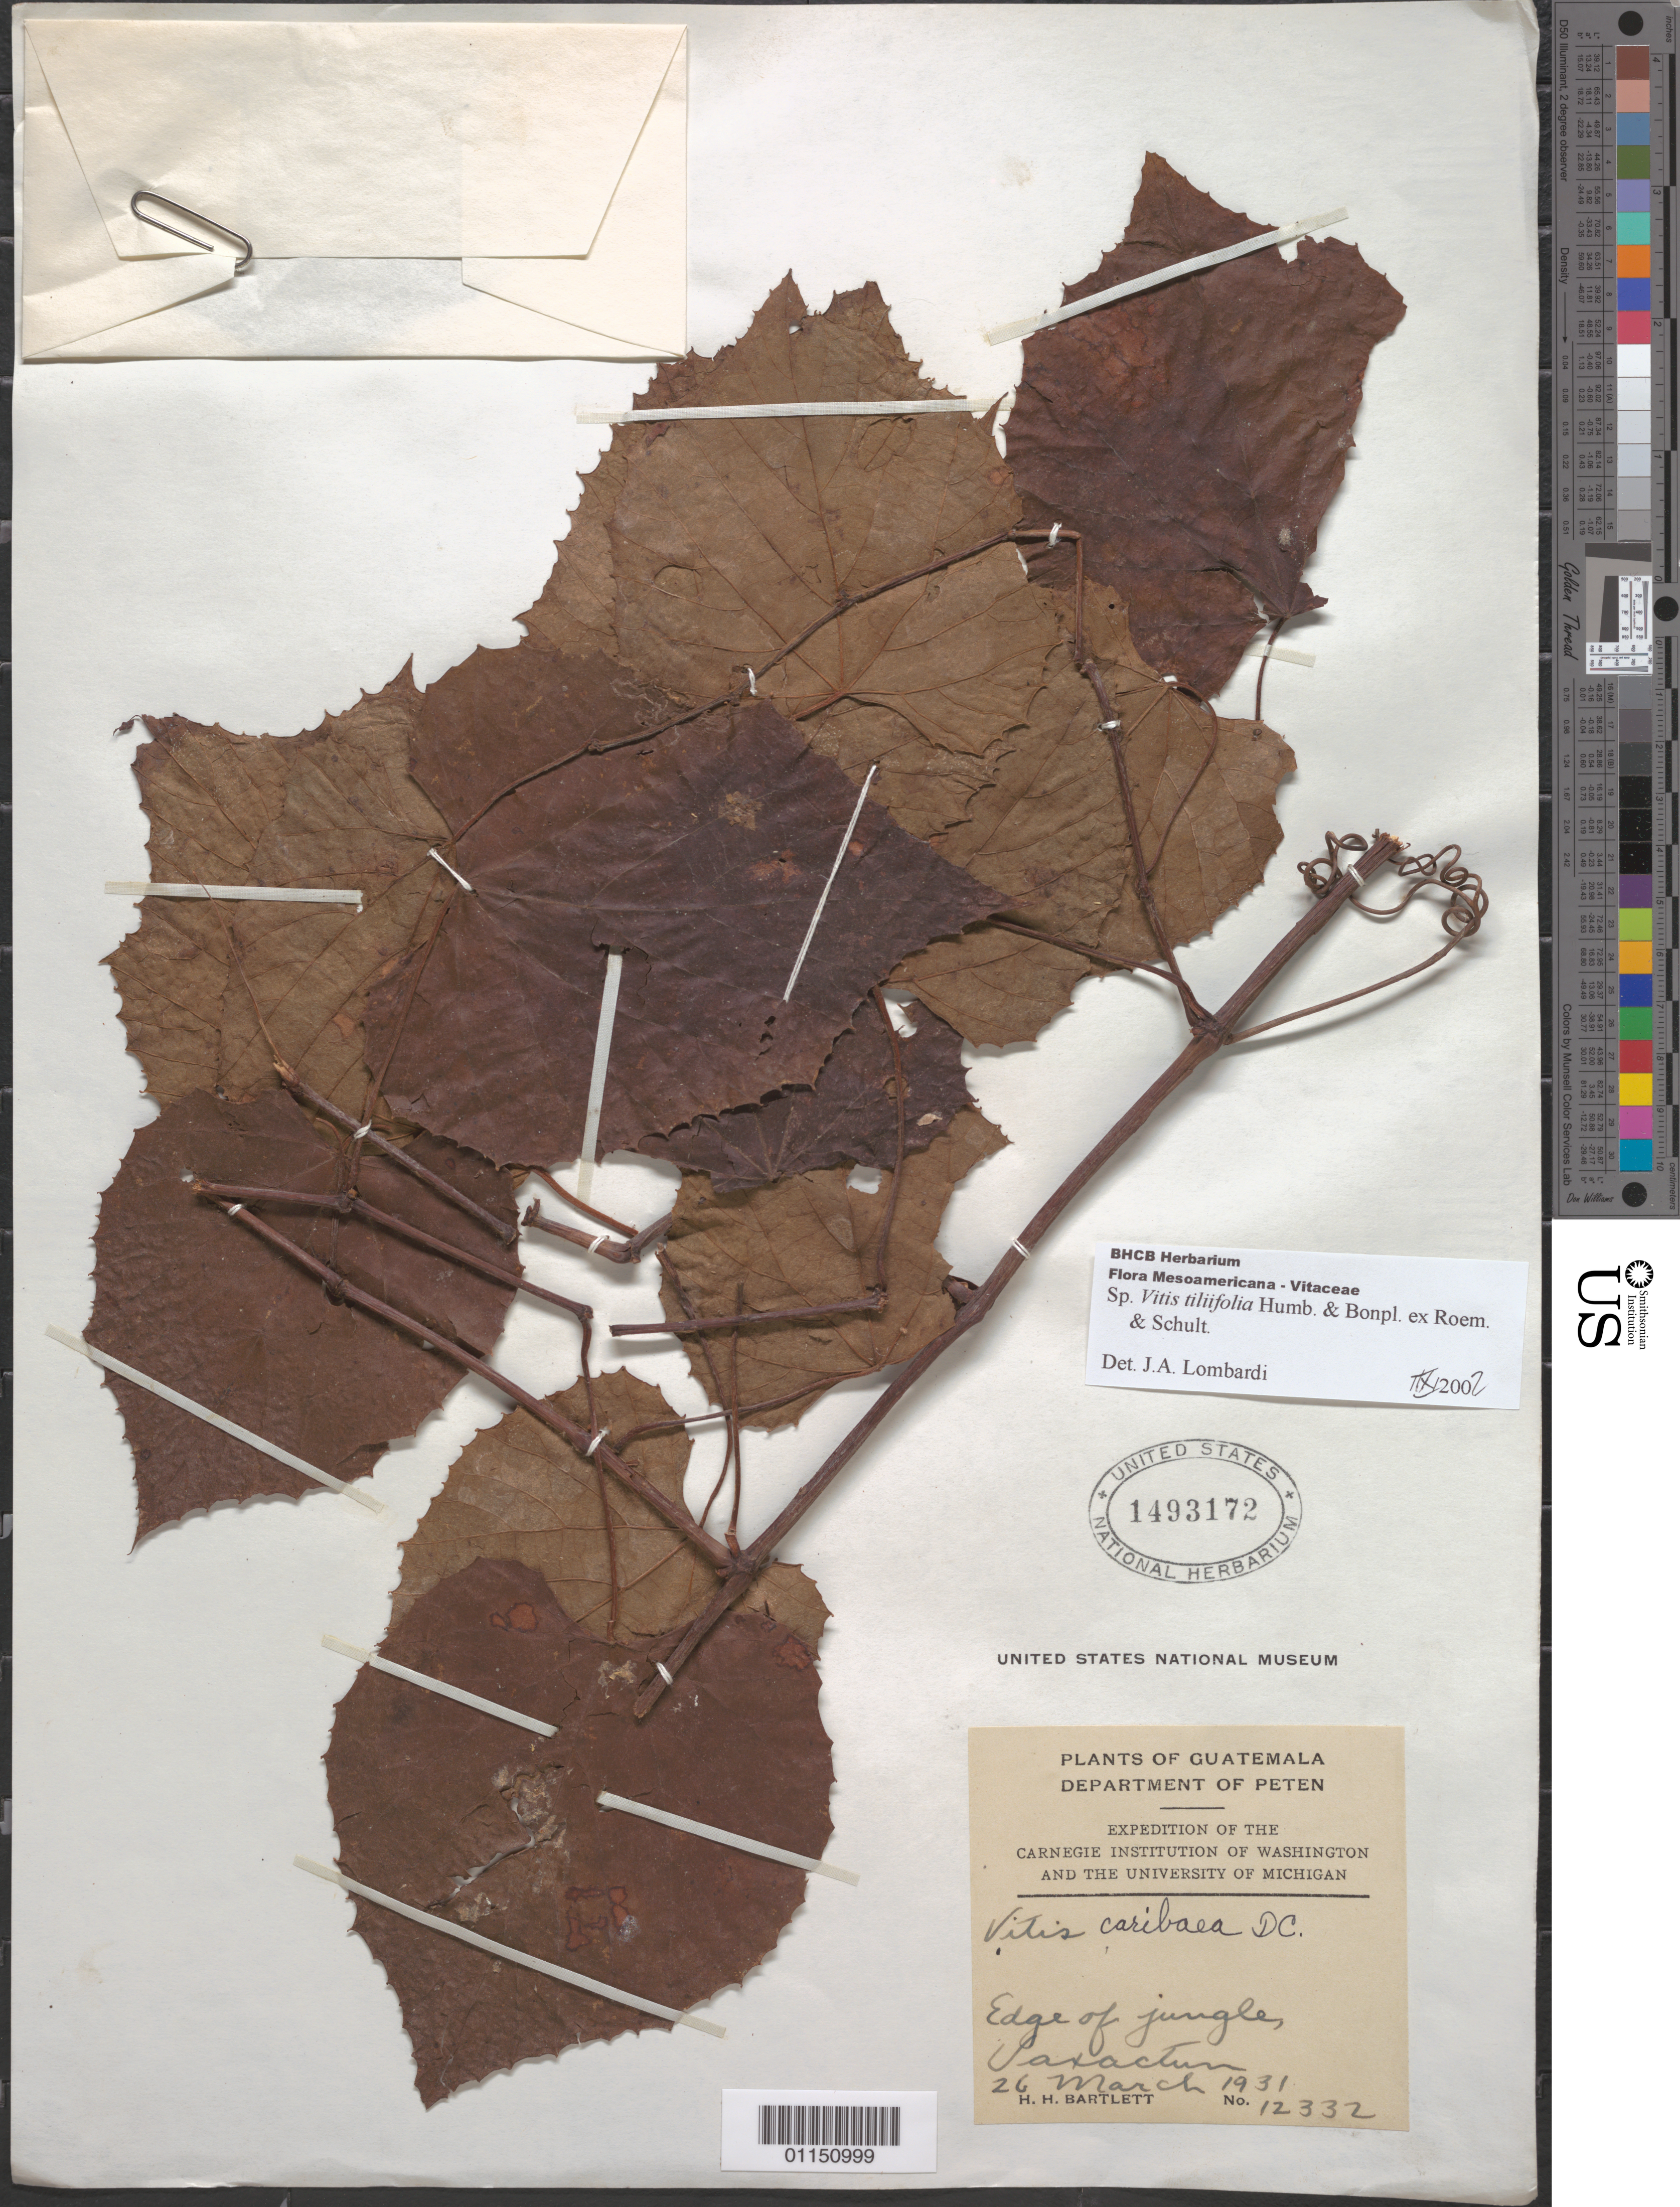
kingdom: Plantae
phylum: Tracheophyta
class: Magnoliopsida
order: Vitales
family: Vitaceae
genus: Vitis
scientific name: Vitis tiliaefolia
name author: Willd.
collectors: H. H. Bartlett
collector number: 12332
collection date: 1931-03-26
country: Guatemala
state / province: El Petén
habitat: Edge of jungle.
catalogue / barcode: US 1493172